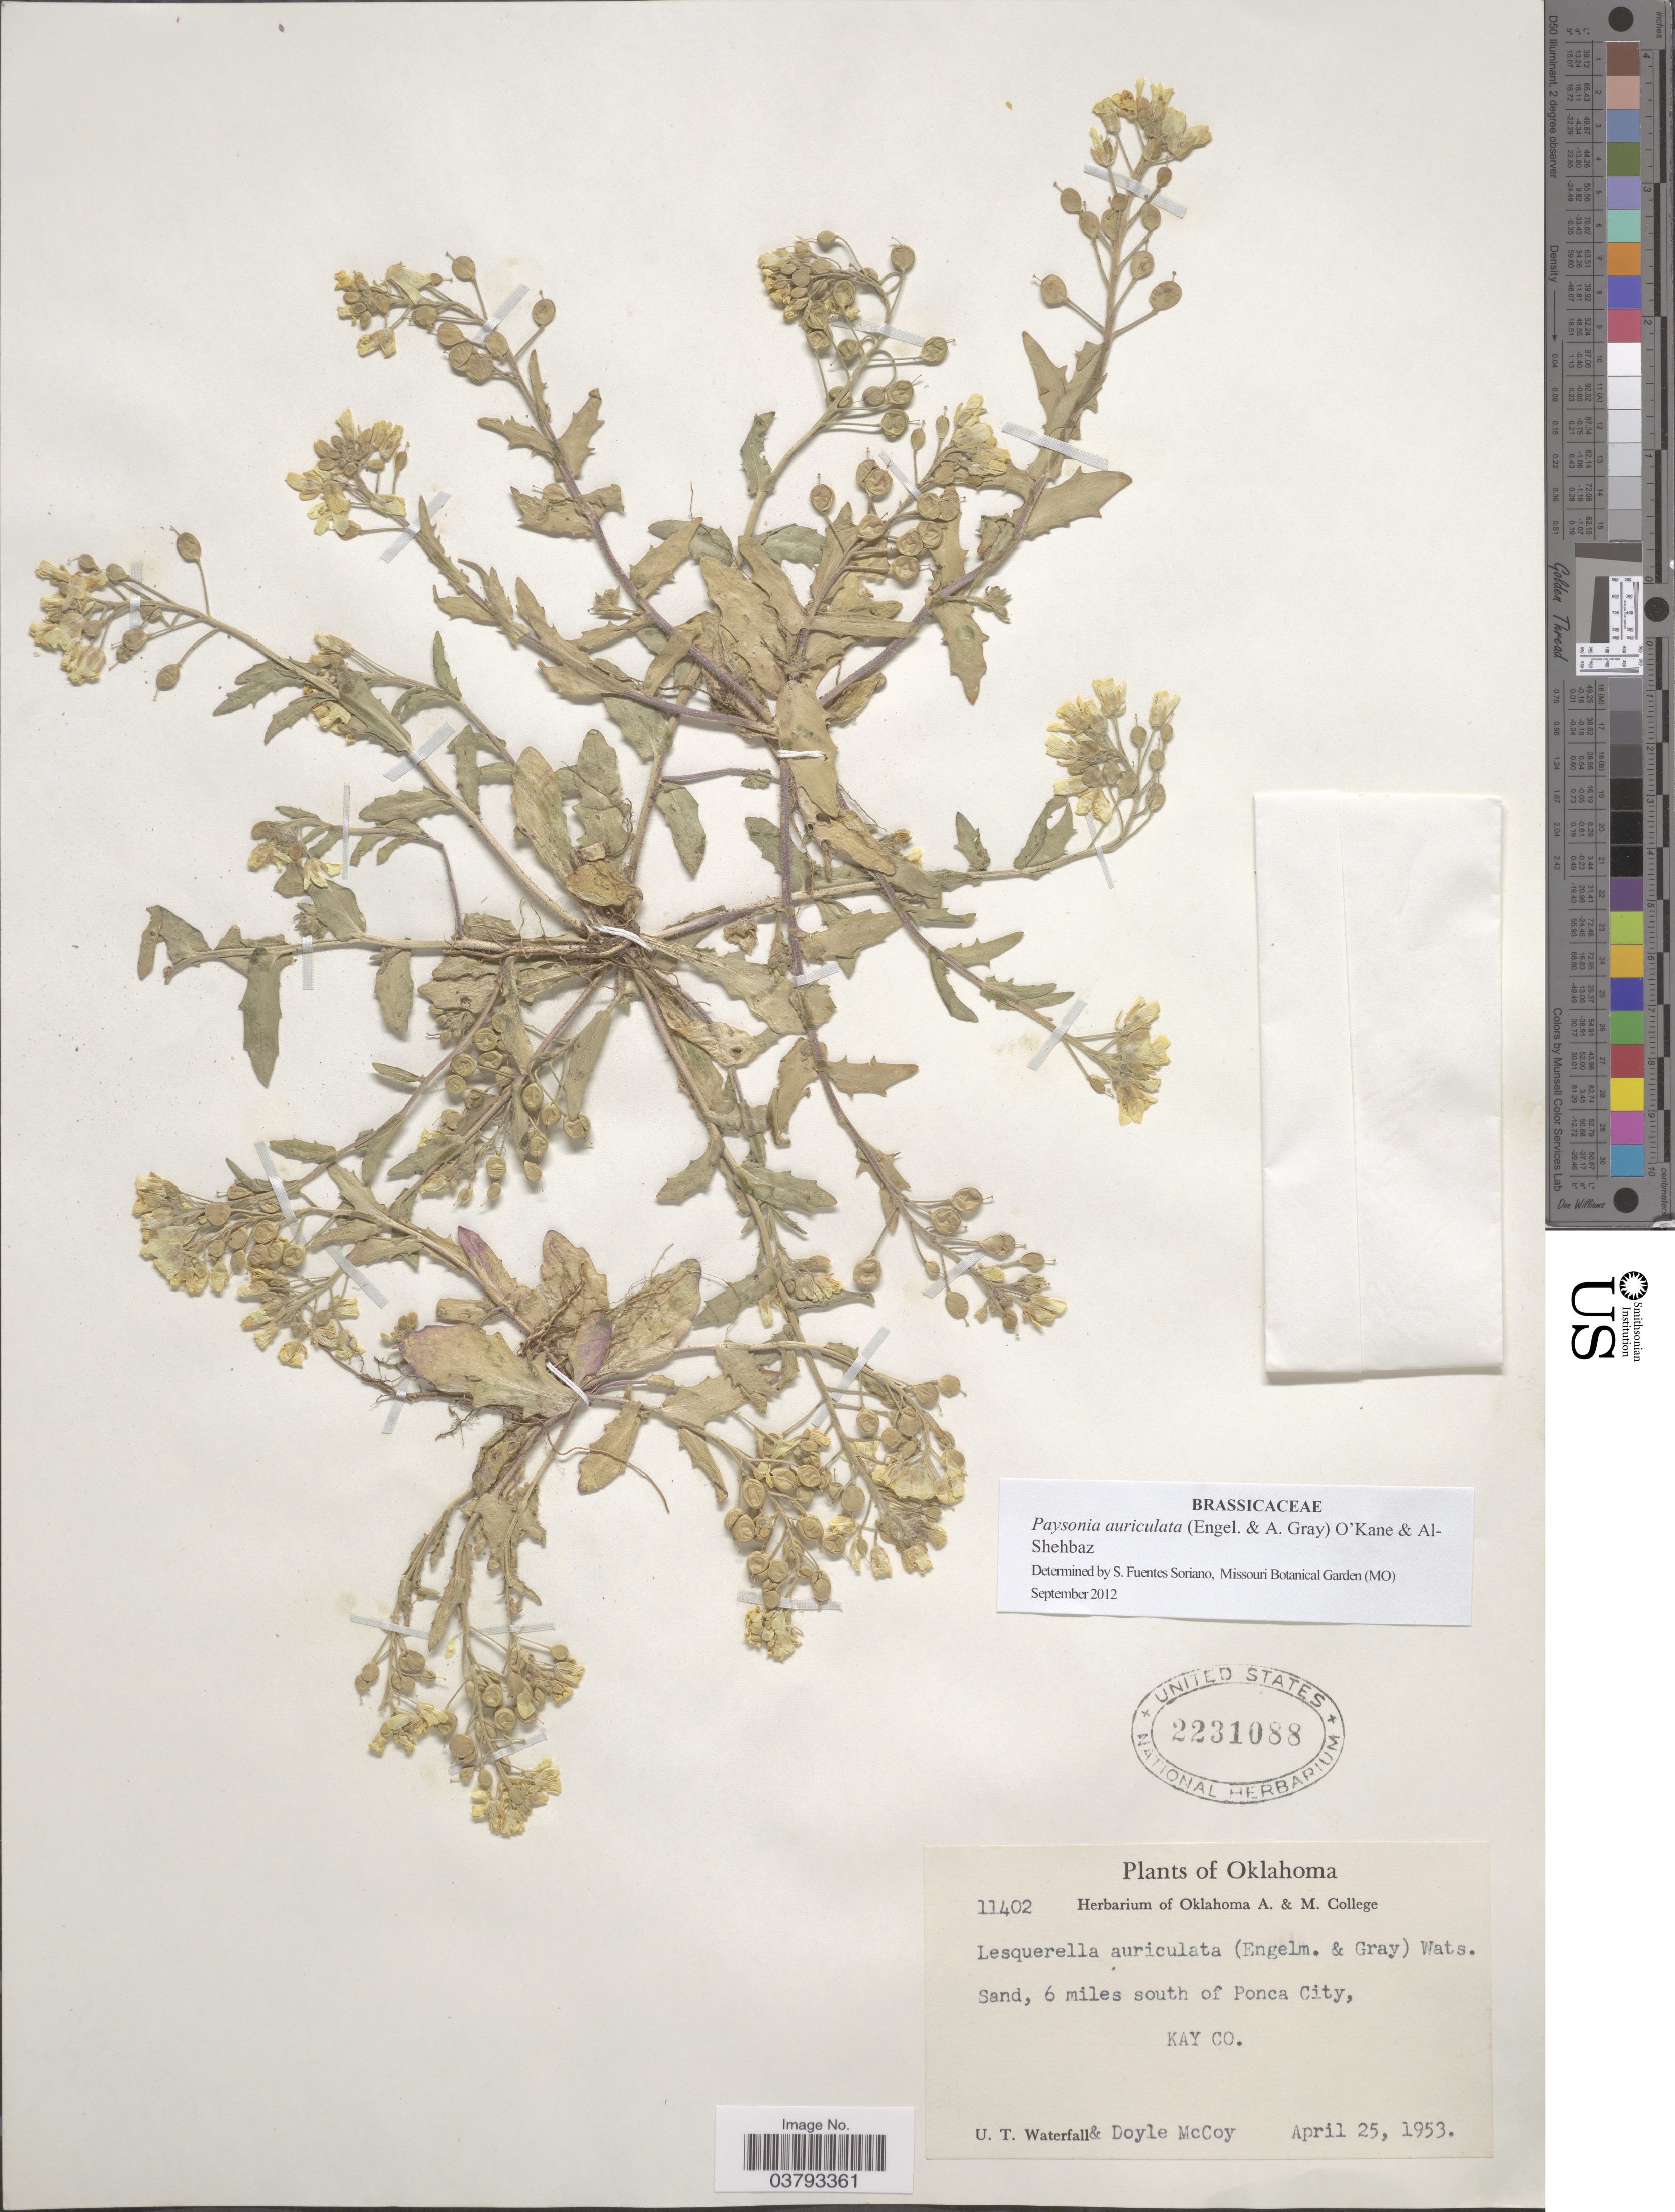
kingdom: Plantae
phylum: Tracheophyta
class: Magnoliopsida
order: Brassicales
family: Brassicaceae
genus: Lesquerella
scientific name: Lesquerella auriculata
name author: (Engelm. & A. Gray) S. Watson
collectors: U. T. Waterfall & D. McCoy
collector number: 11402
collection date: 1953-04-25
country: United States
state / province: Oklahoma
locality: Sand, 6 miles south of Ponca City, Kay Co.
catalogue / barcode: US 2231088